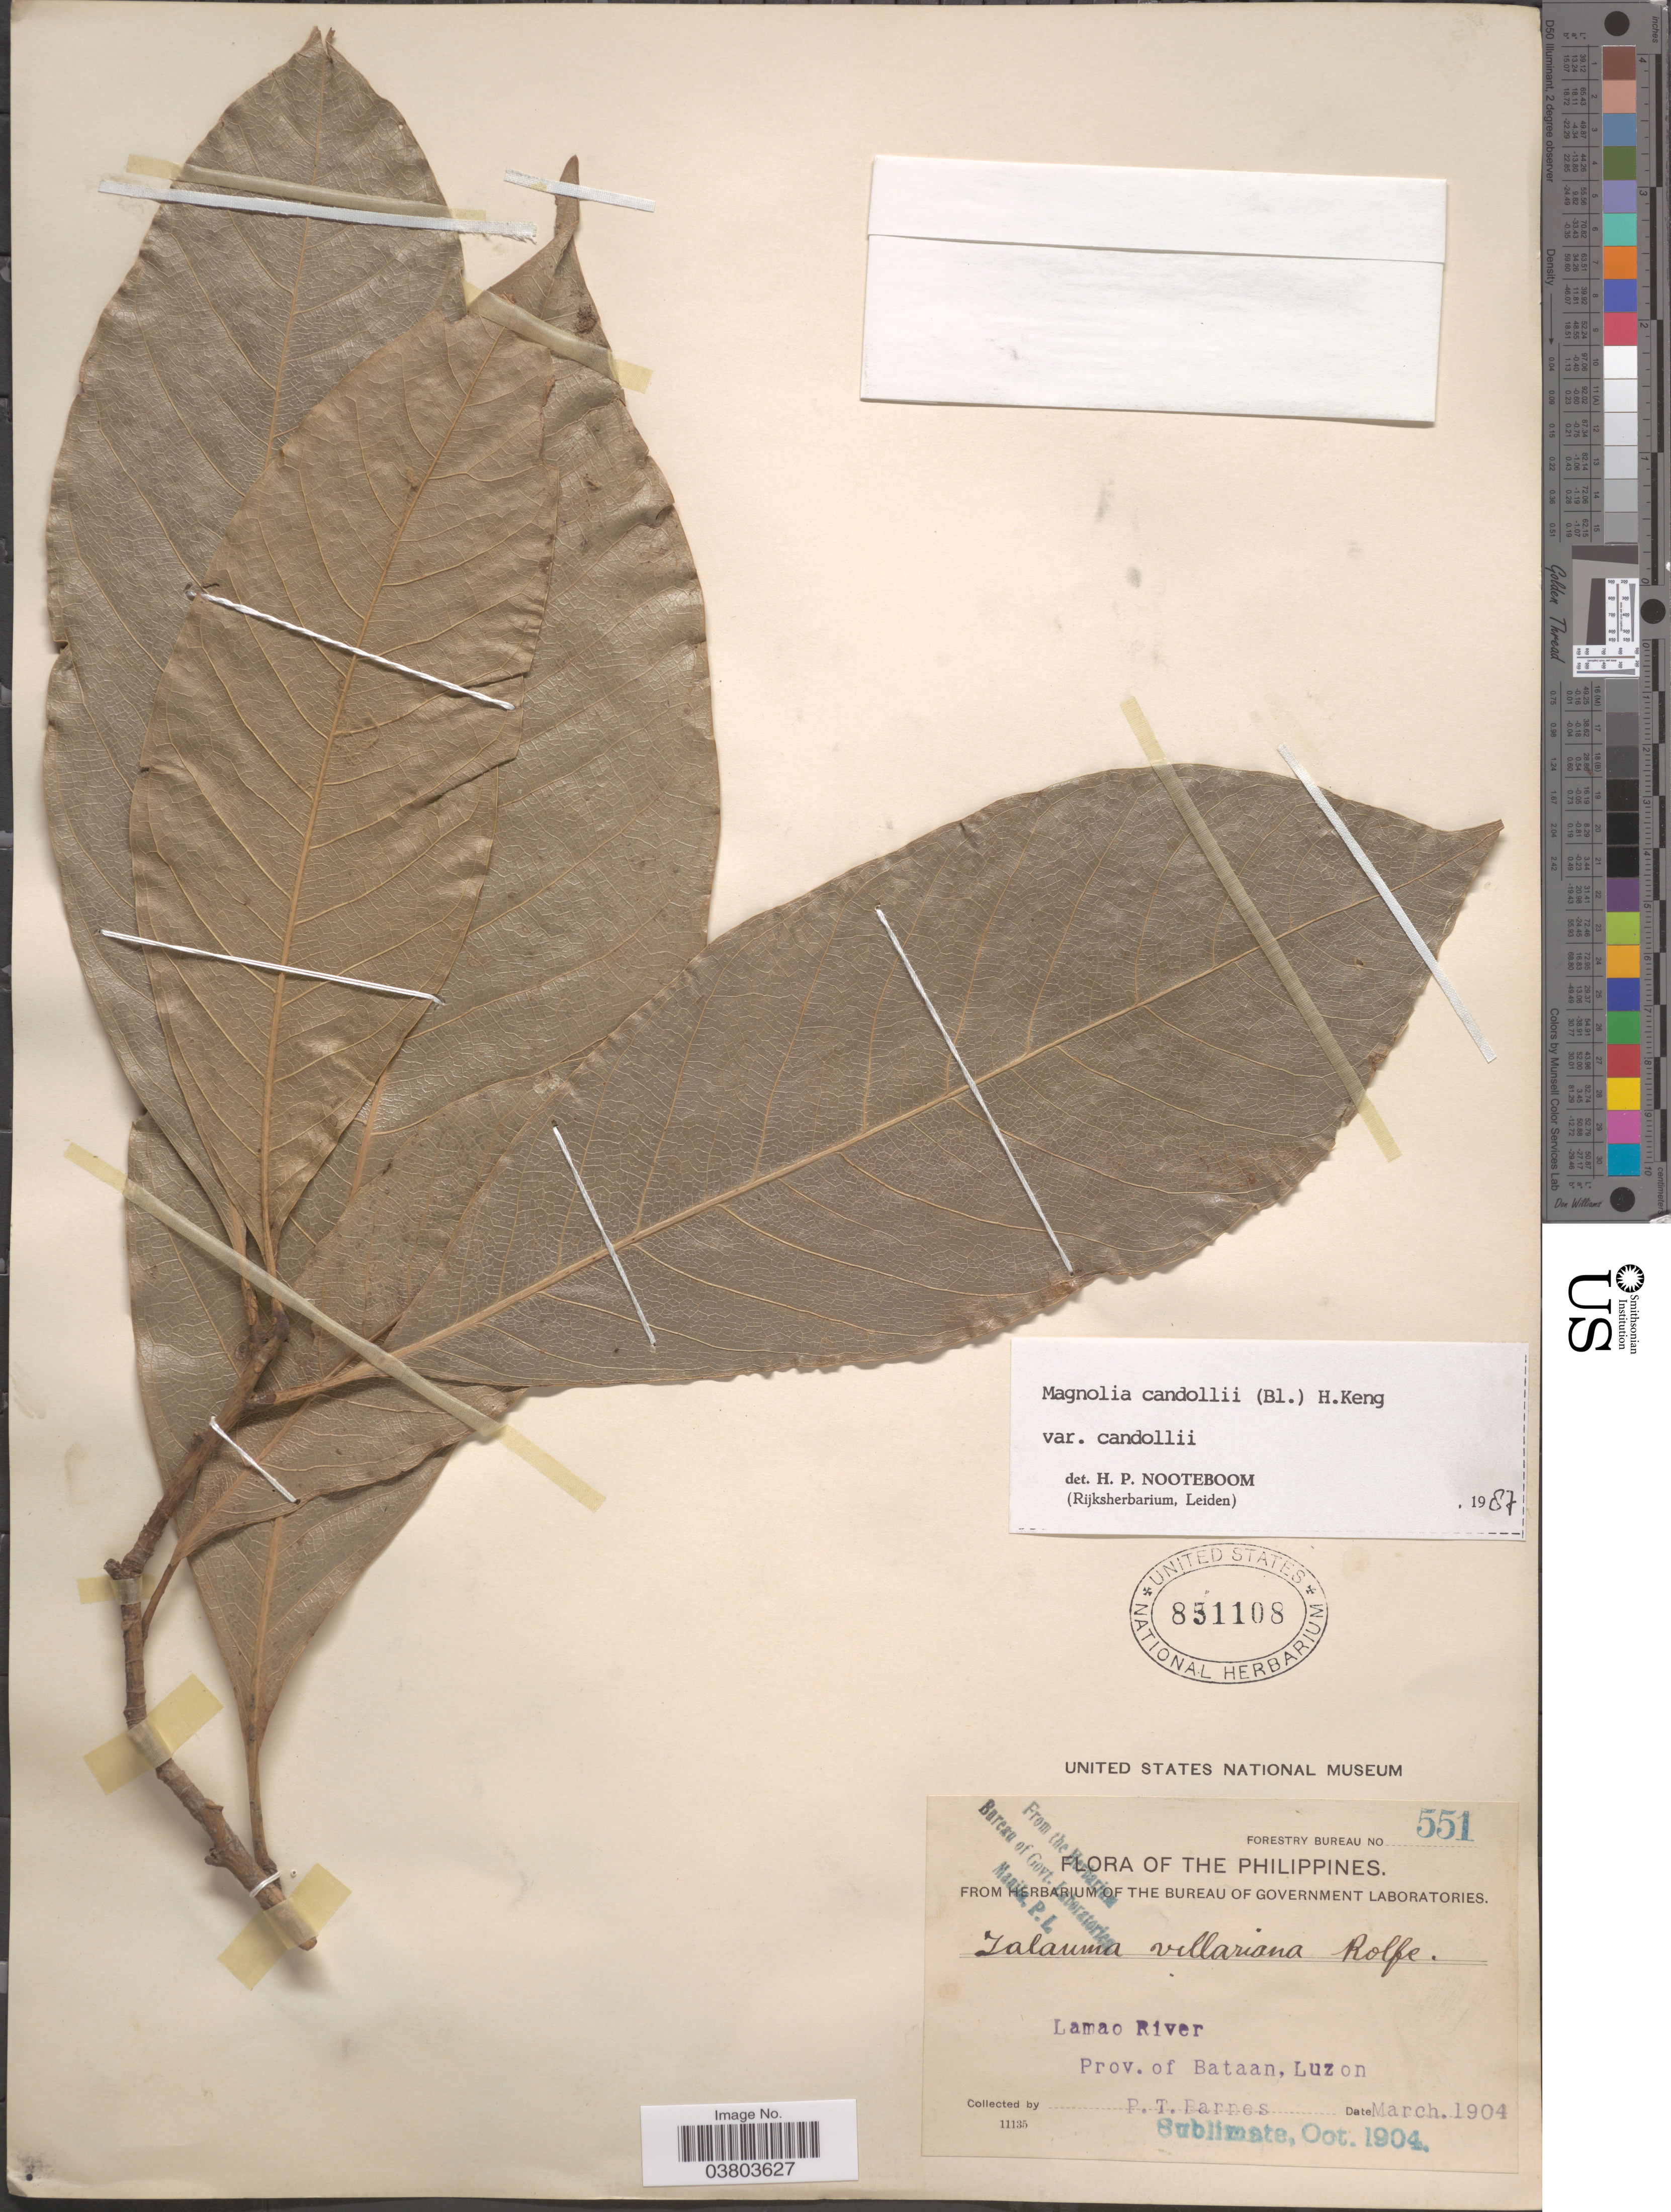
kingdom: Plantae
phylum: Tracheophyta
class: Magnoliopsida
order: Magnoliales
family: Magnoliaceae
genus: Magnolia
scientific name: Magnolia candollei var. candollei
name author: Link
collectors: P. Barnes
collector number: Forestry Bureau 551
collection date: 1904-03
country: Philippines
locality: Lamao River. Prov. of Bataan. Luzon.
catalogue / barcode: US 851108